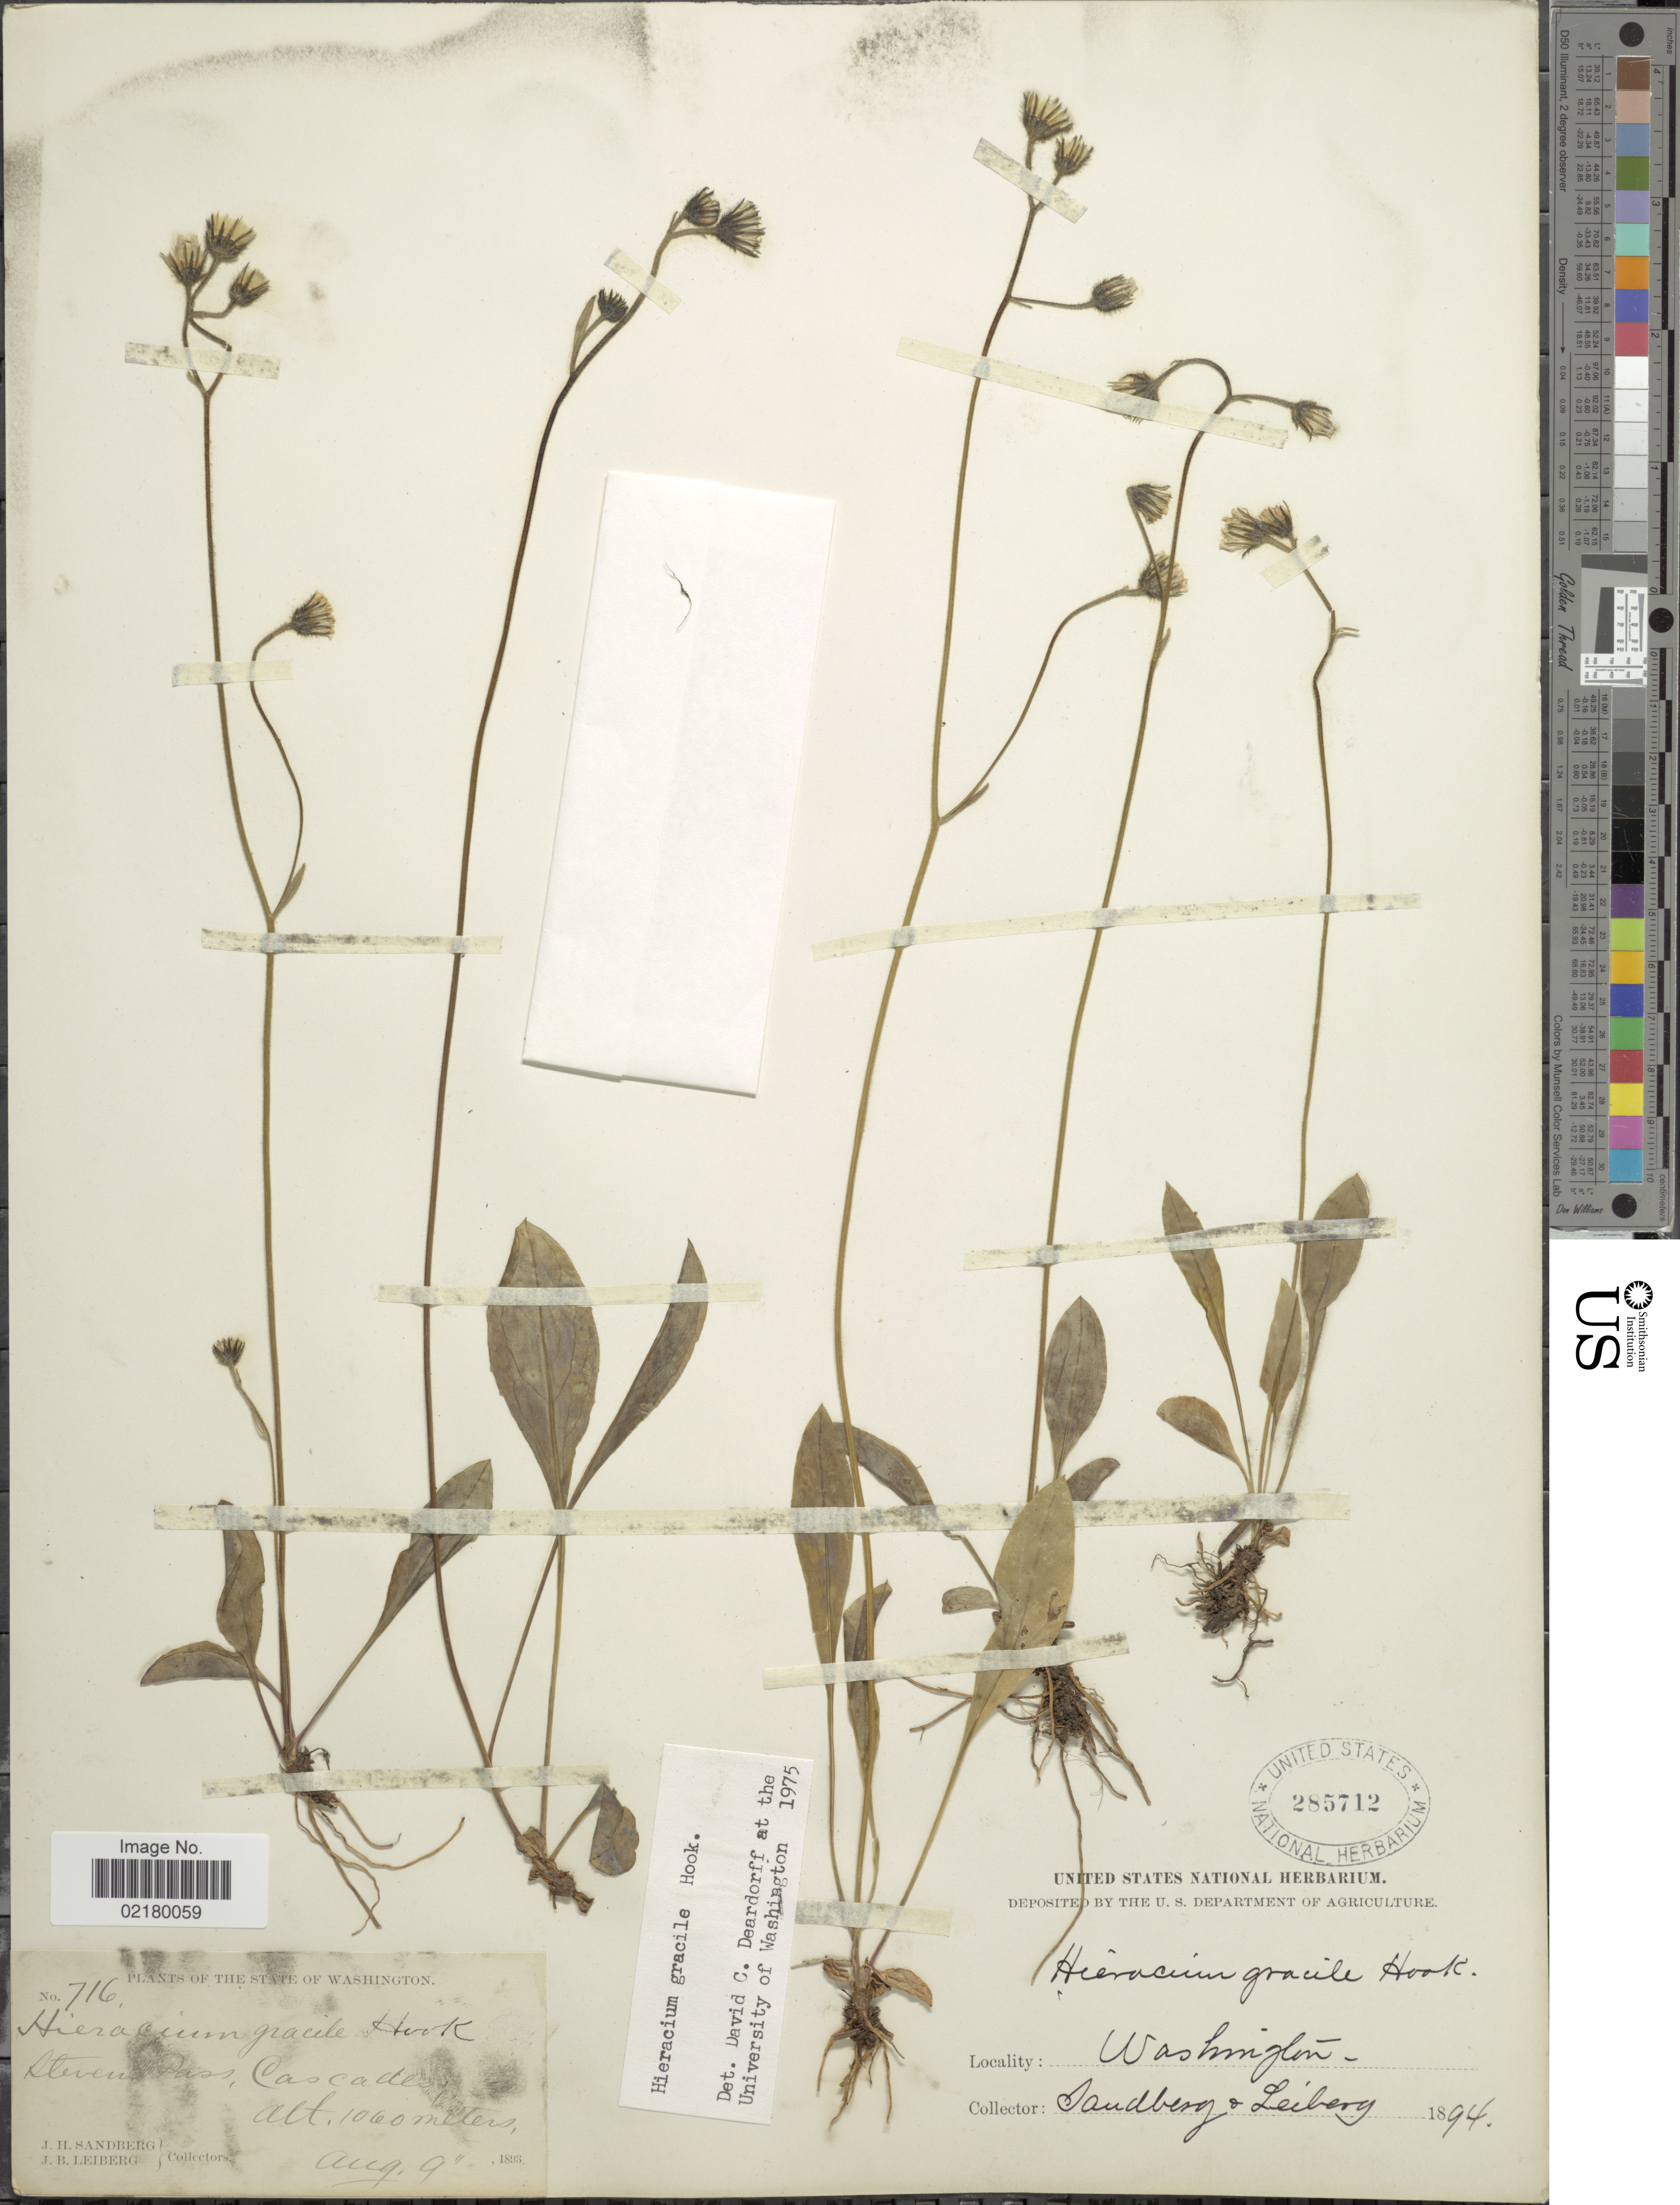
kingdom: Plantae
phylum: Tracheophyta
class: Magnoliopsida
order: Asterales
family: Asteraceae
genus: Hieracium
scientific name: Hieracium triste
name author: Willd. ex Spreng.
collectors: J. H. Sandberg & J. B. Leiberg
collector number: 716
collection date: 1893-08-09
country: United States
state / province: Washington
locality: Stevens Pass, Cascades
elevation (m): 1060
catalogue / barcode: US 285712